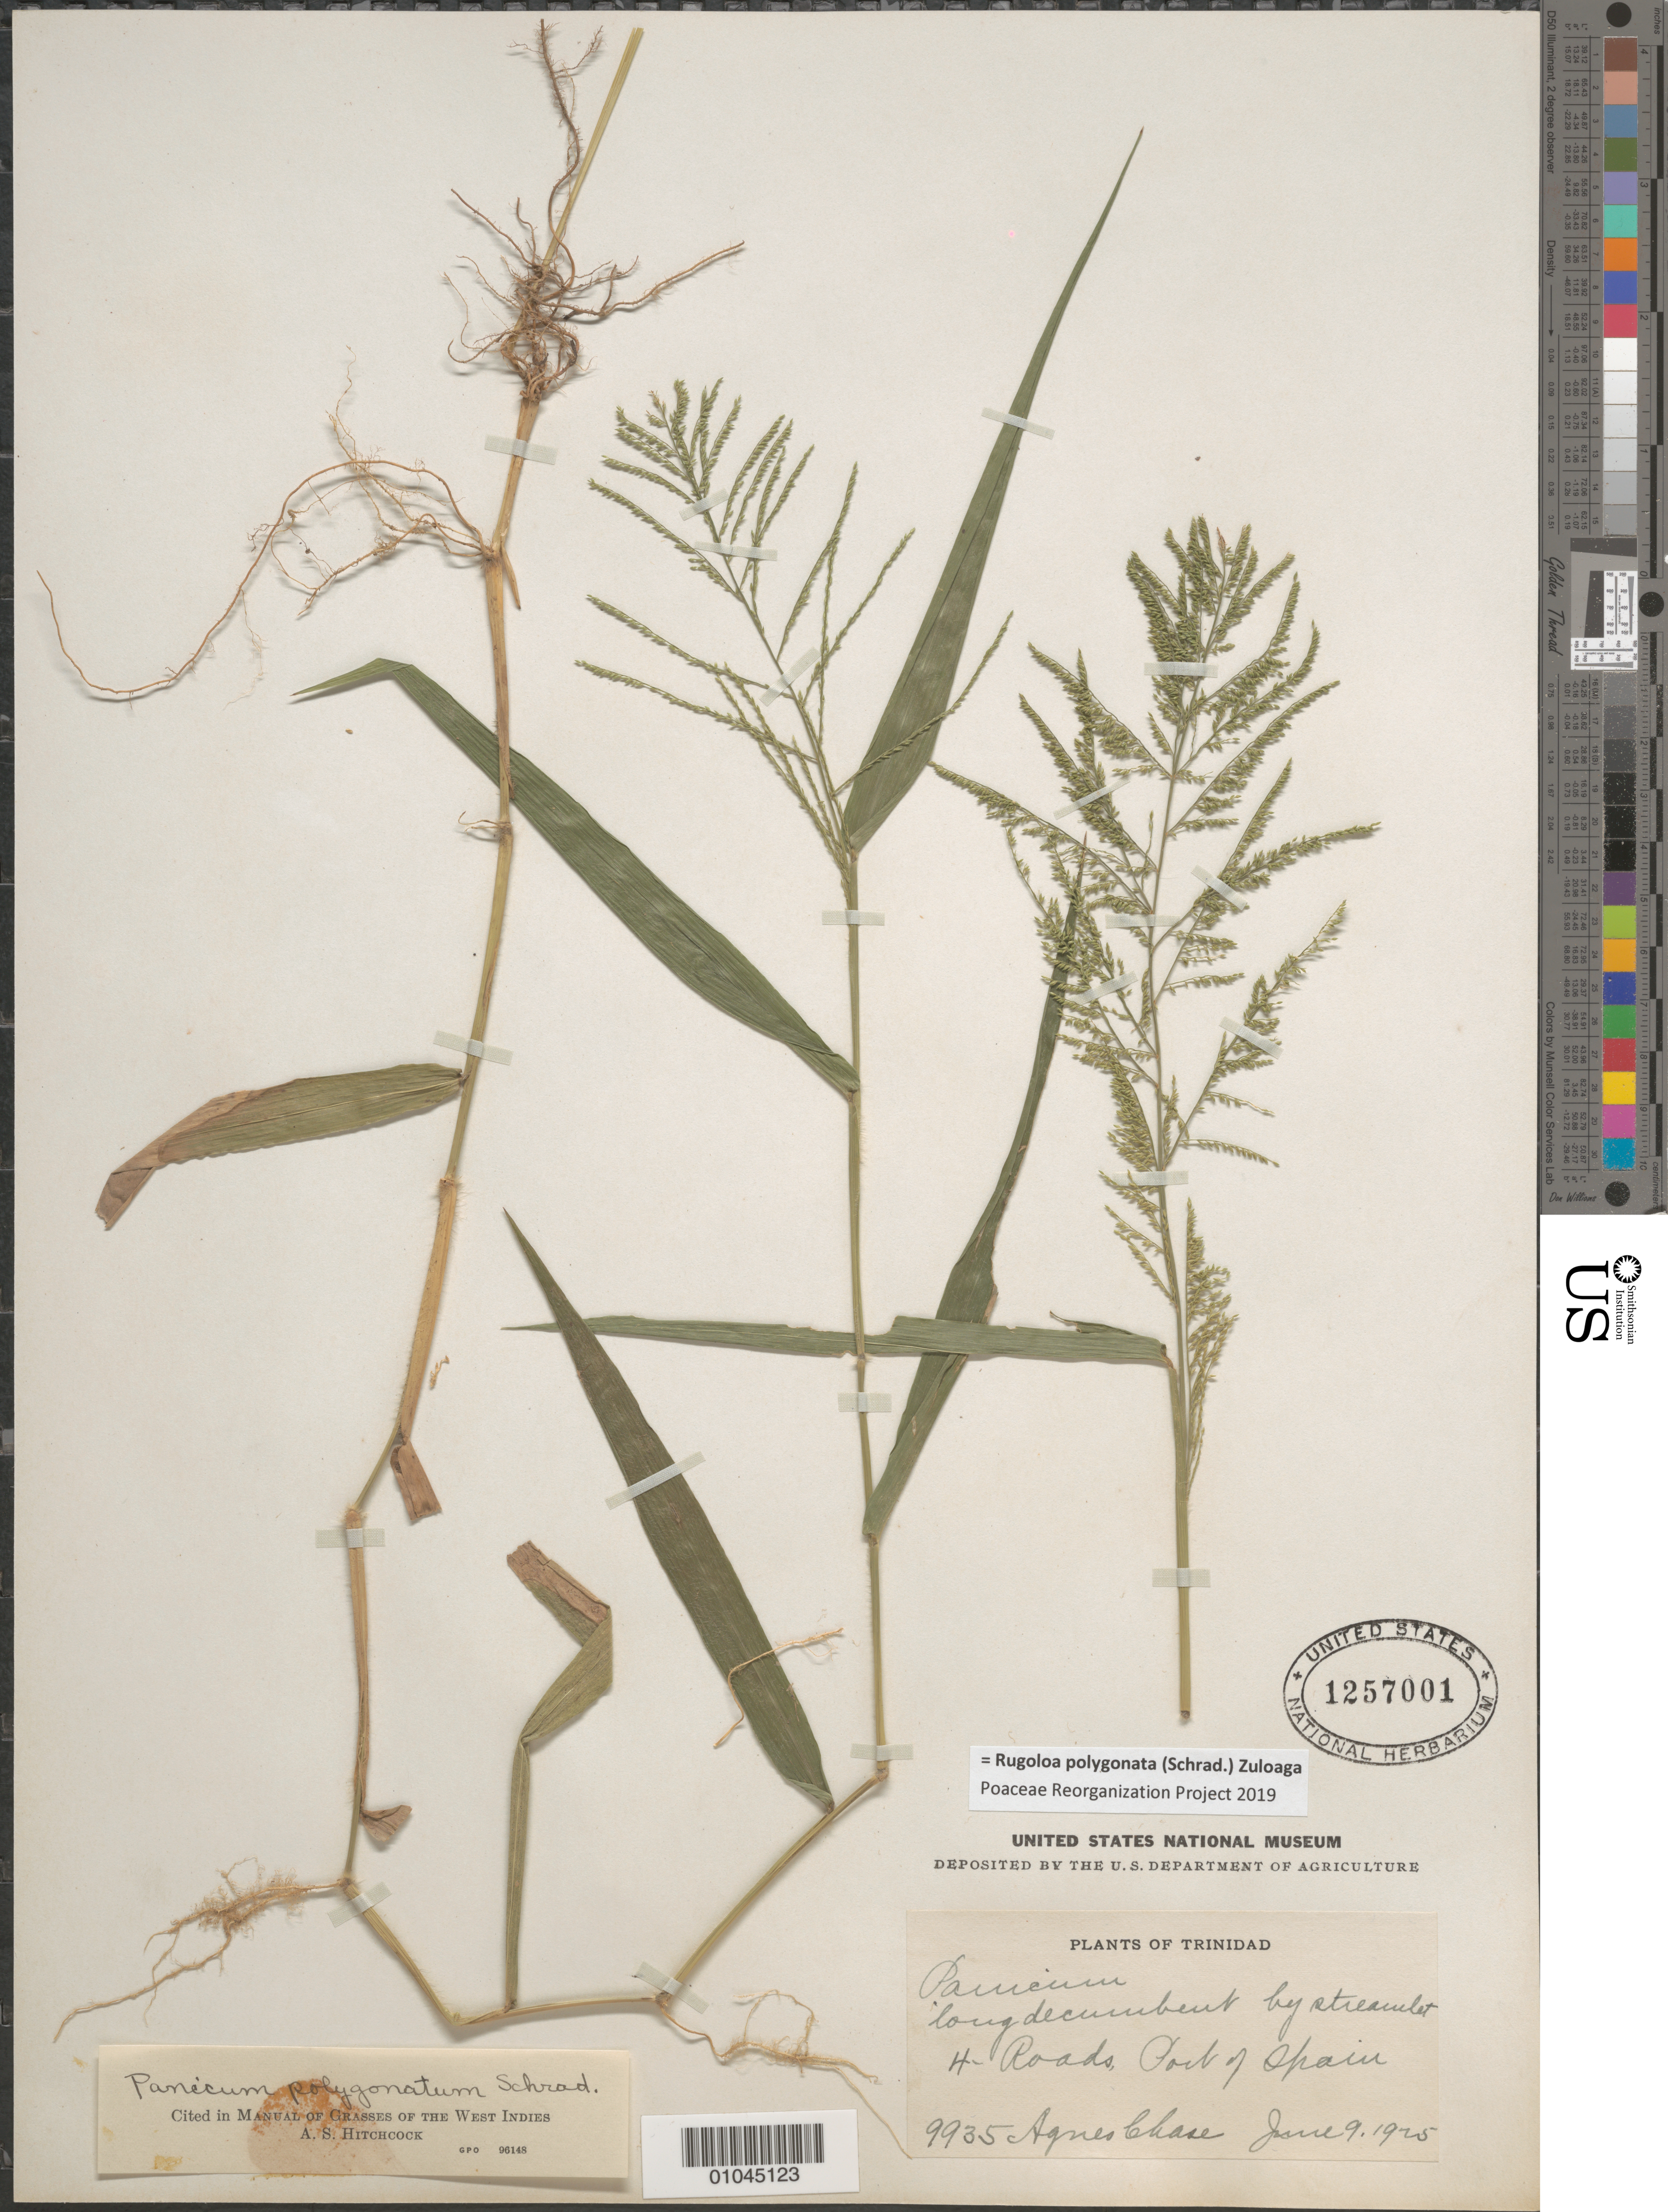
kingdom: Plantae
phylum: Tracheophyta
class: Liliopsida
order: Poales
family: Poaceae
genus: Panicum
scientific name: Panicum polygonatum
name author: Schrad.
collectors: A. Chase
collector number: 9935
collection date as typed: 09 Jun 1925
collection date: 1925-06-09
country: Trinidad and Tobago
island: Trinidad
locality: Port of Spain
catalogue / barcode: US 1257001